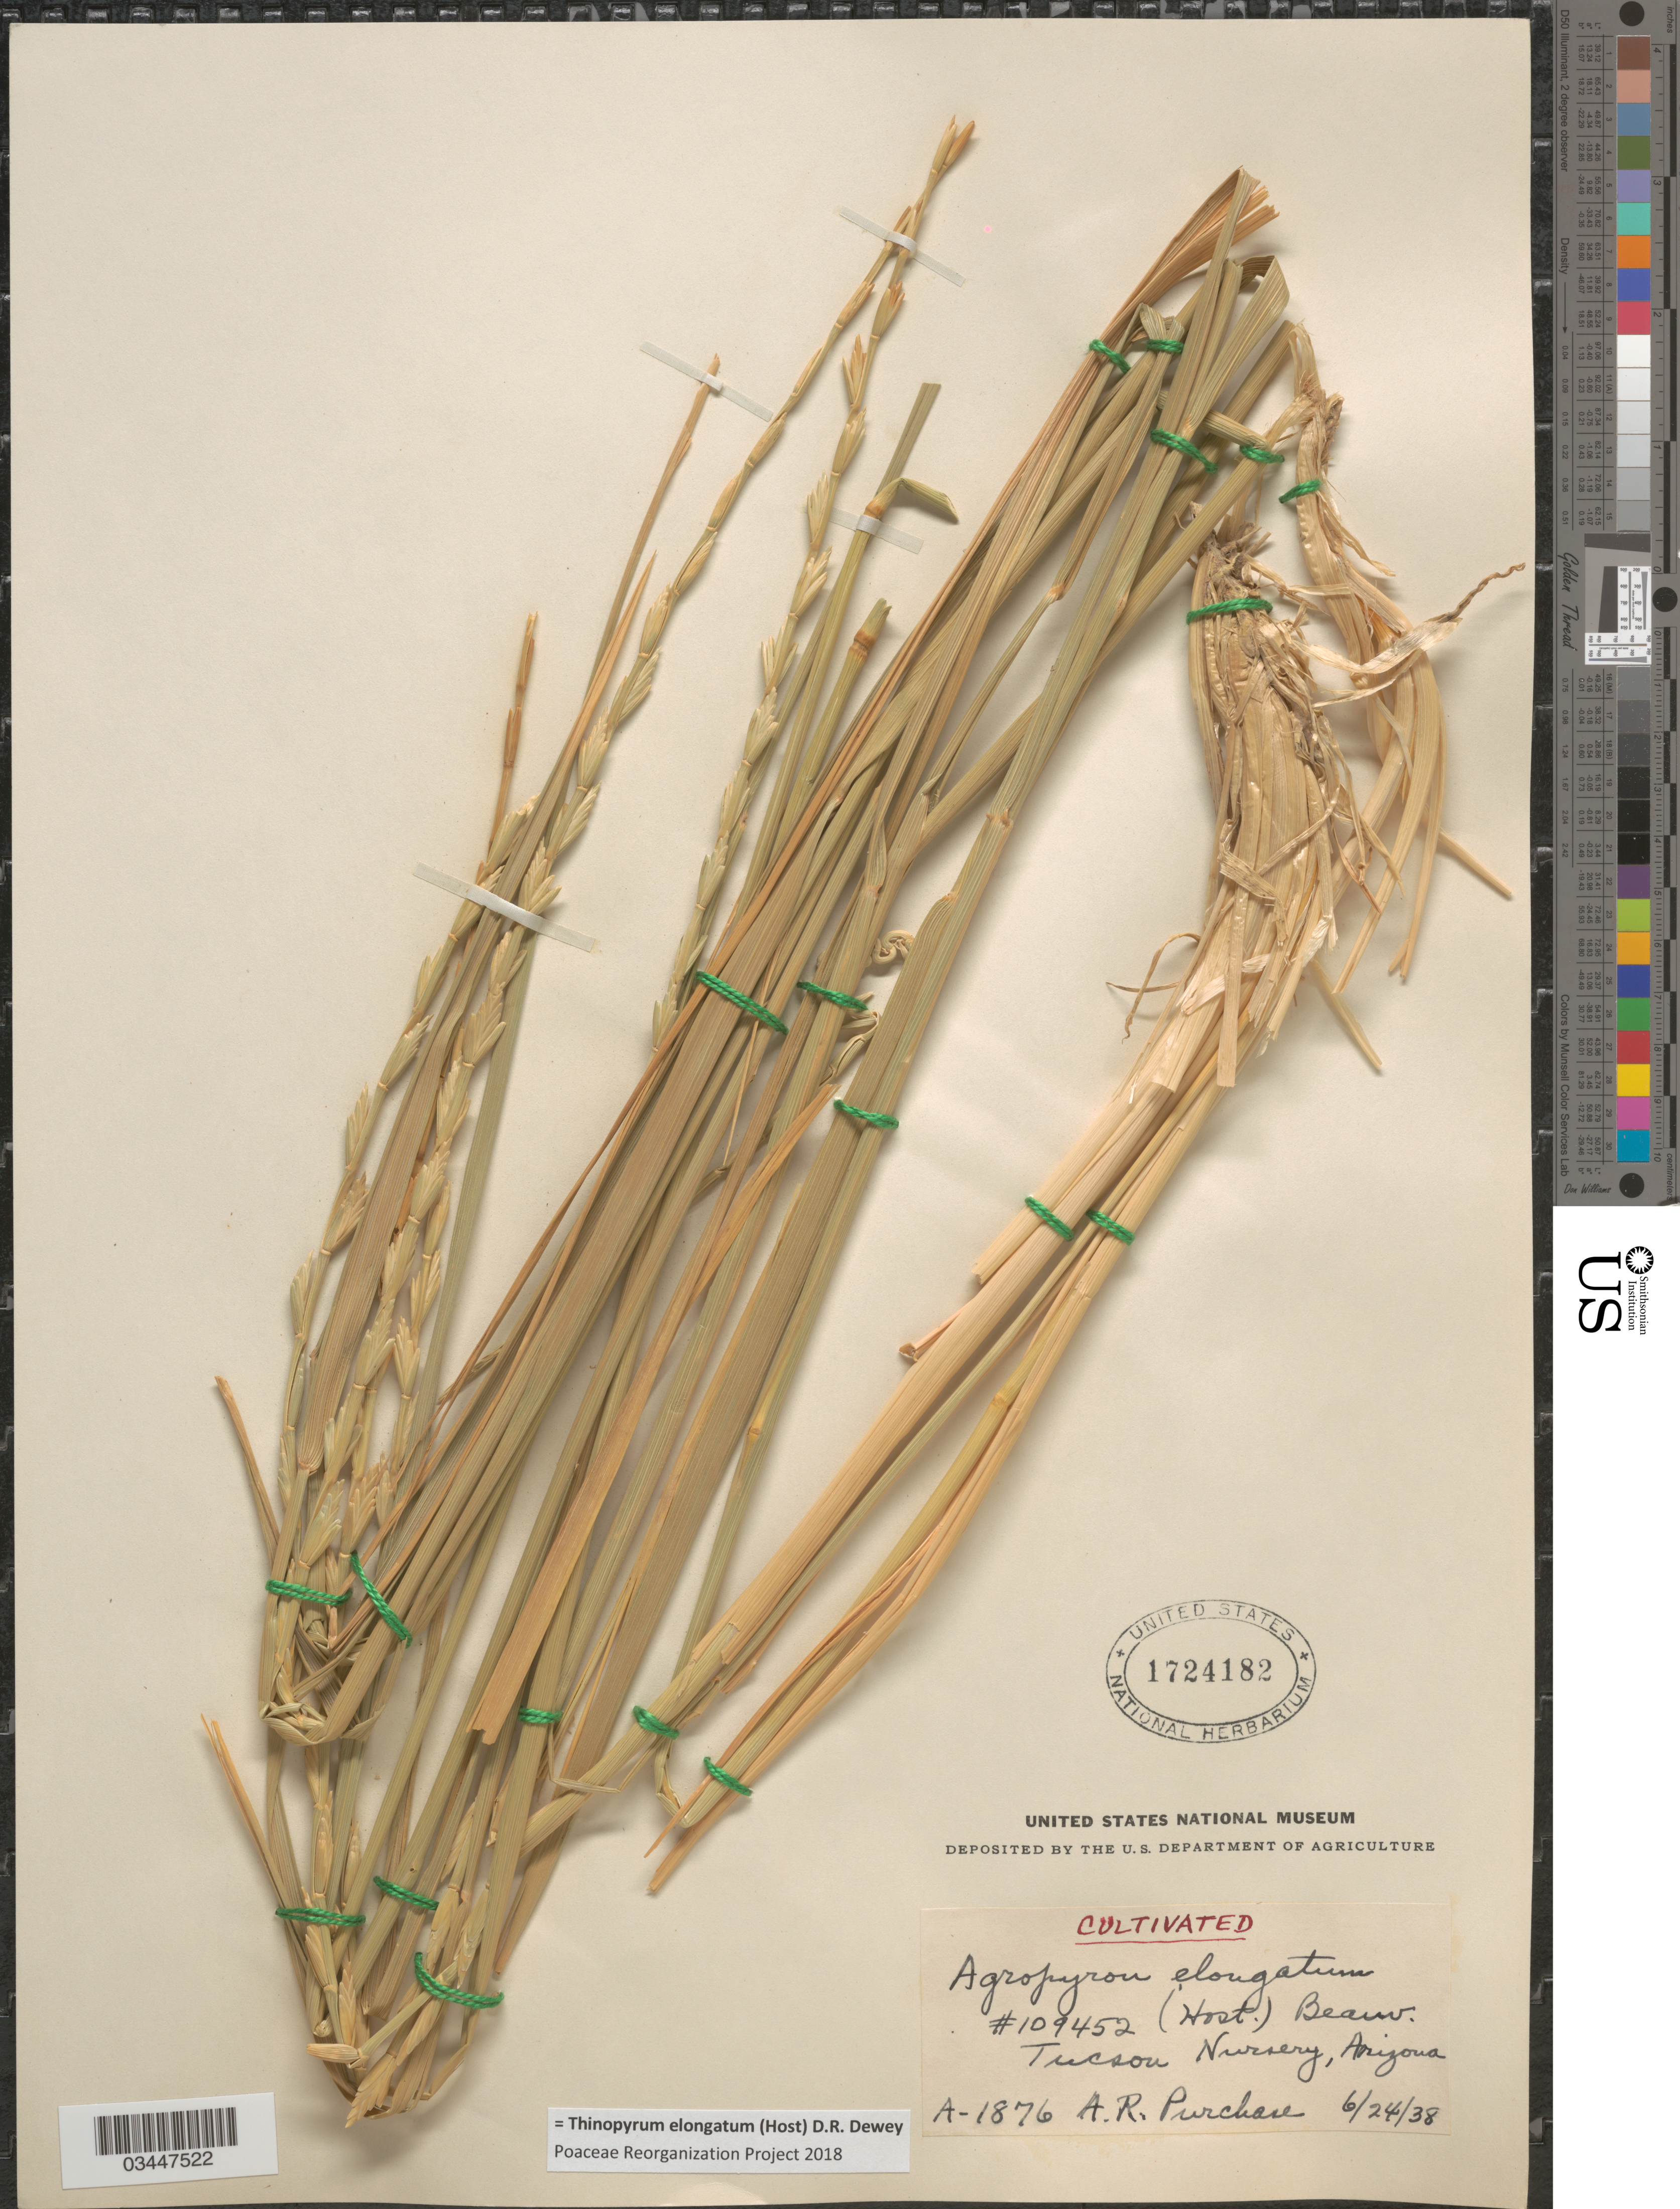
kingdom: Plantae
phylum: Tracheophyta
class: Liliopsida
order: Poales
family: Poaceae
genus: Thinopyrum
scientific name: Thinopyrum elongatum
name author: (Host) Barkworth & Dewey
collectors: A. Purchase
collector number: A-1876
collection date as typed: Transcribed d/m/y: 24/6/38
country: United States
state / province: Arizona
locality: Tucson Nursery.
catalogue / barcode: US 1724182